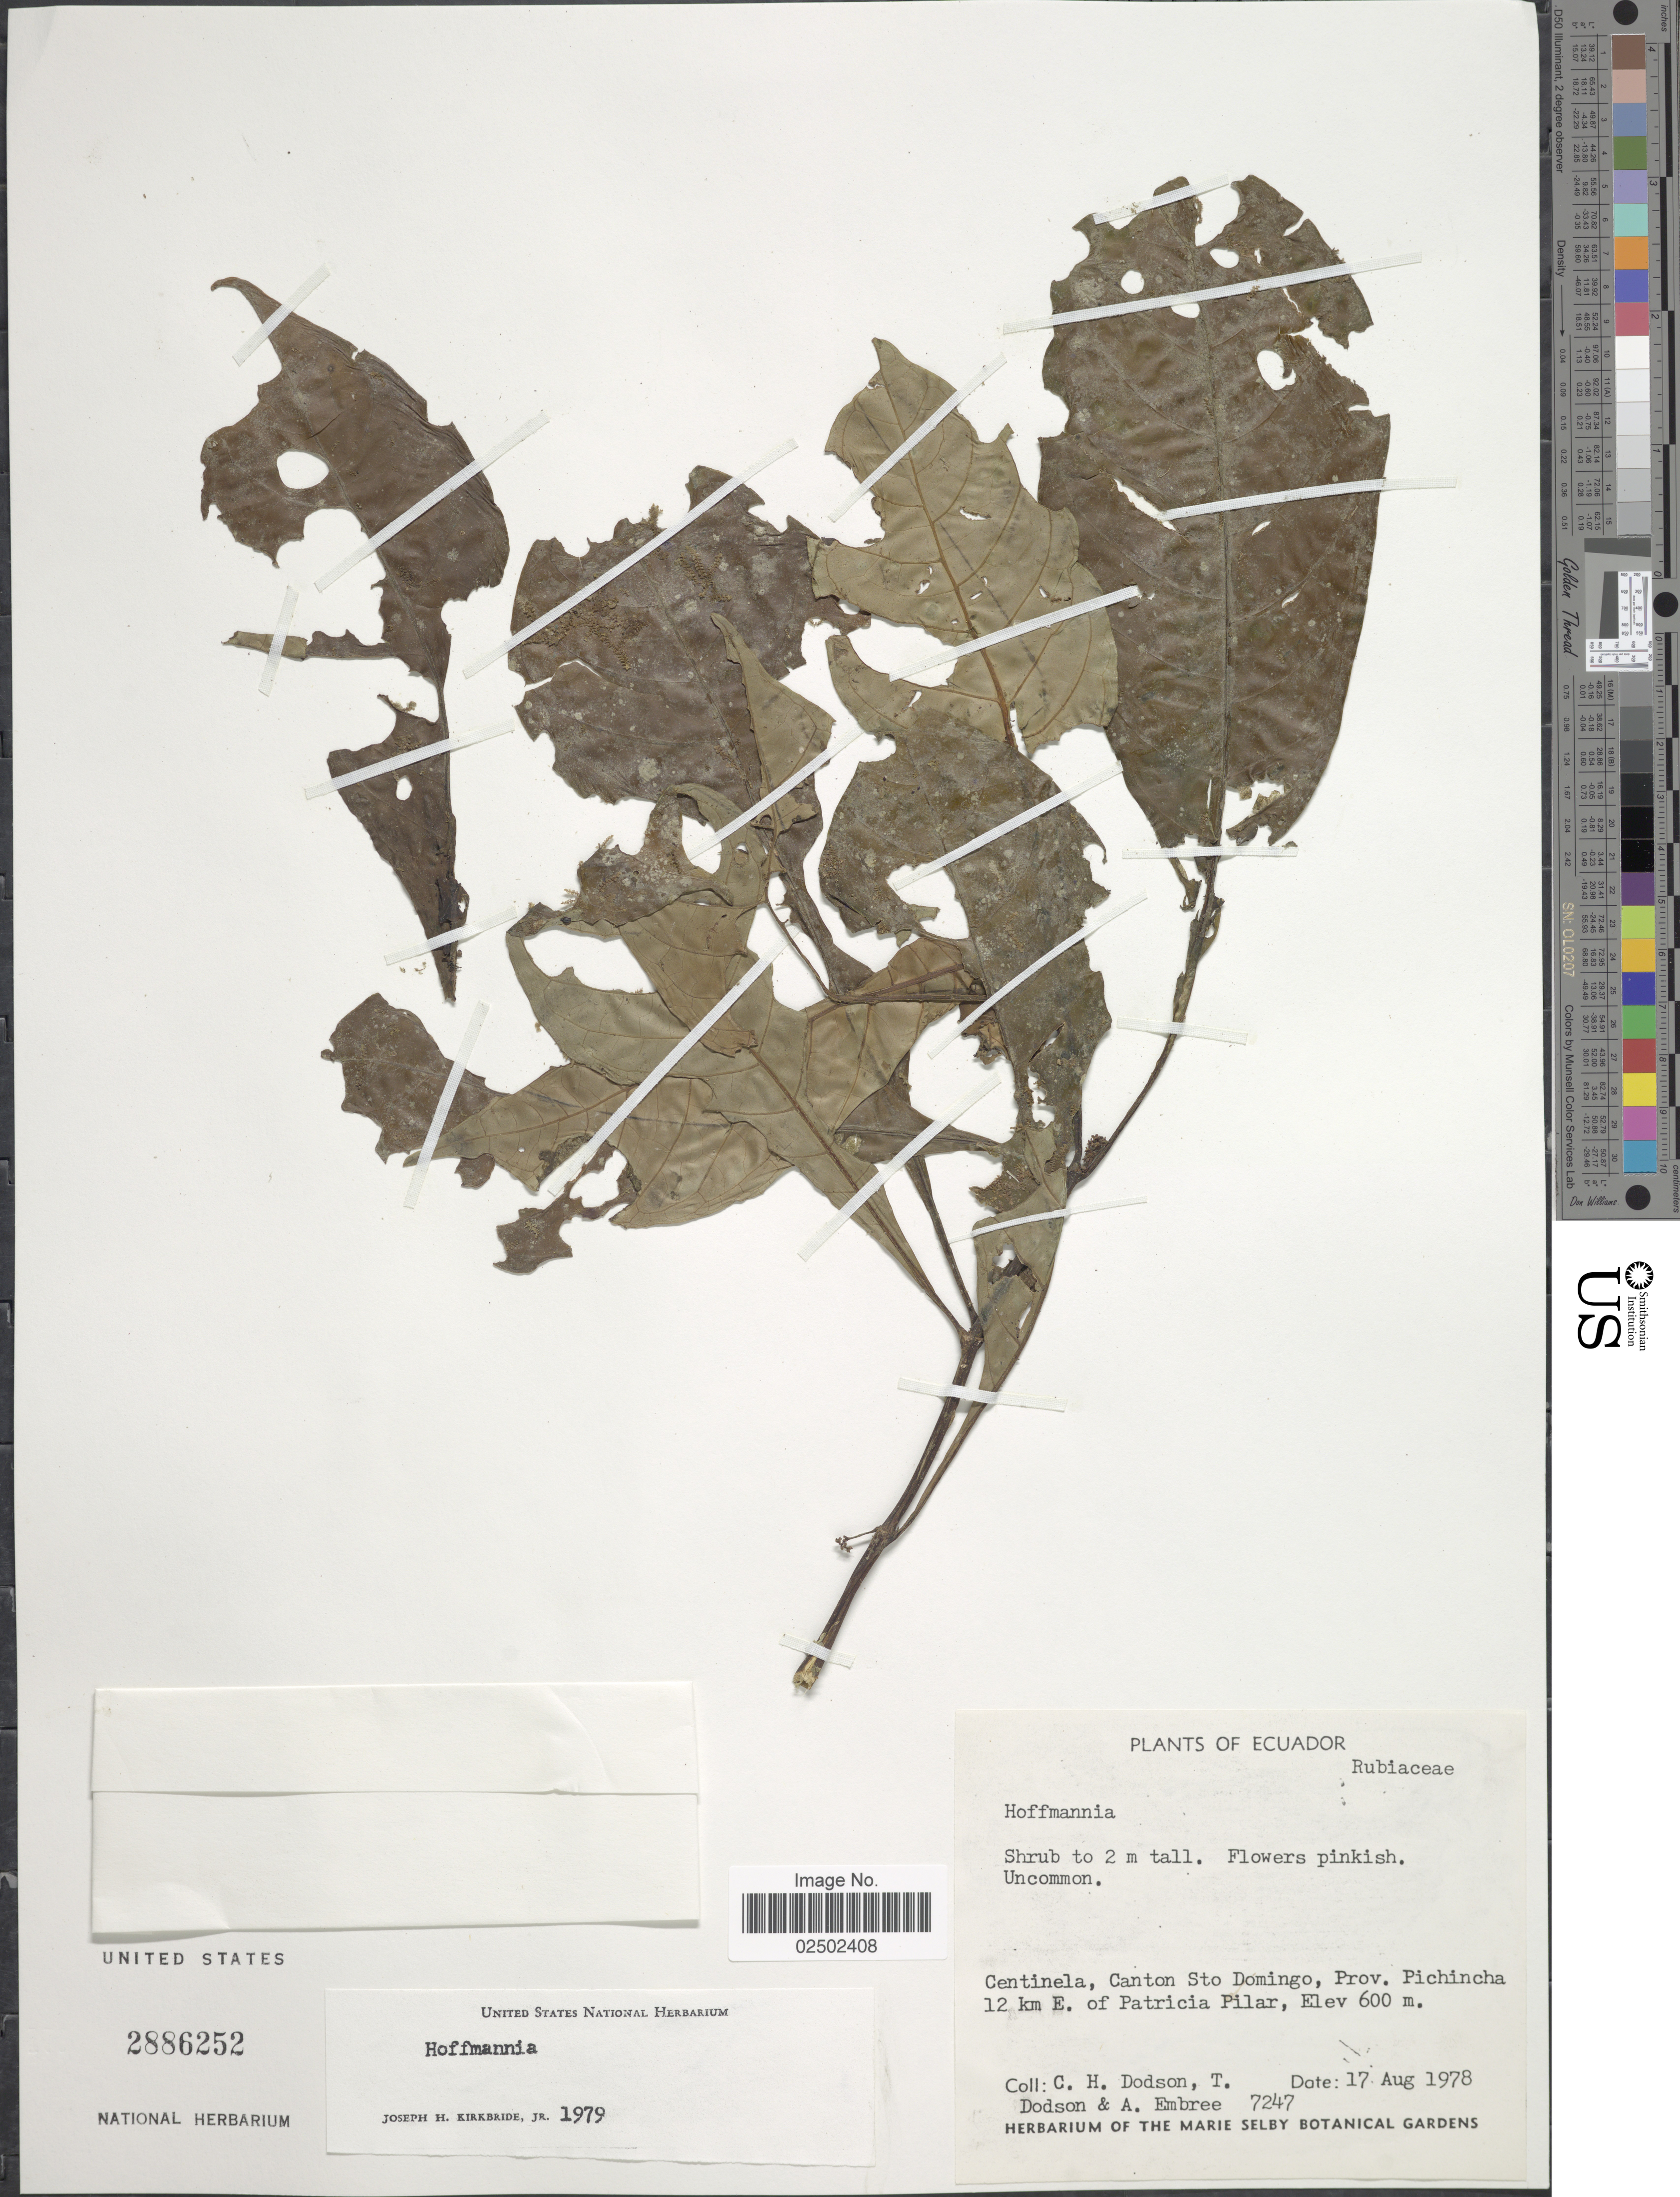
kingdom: Plantae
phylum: Tracheophyta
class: Magnoliopsida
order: Gentianales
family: Rubiaceae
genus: Hoffmannia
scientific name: Hoffmannia sp.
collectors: C. H. Dodson, T. A. Dodson & A. Embree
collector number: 7247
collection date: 1978-08-17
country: Ecuador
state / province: Pichincha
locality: Centinela, Canton Santo Domingo, 12 km E of Patricia Pilar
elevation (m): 600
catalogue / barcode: US 2886252